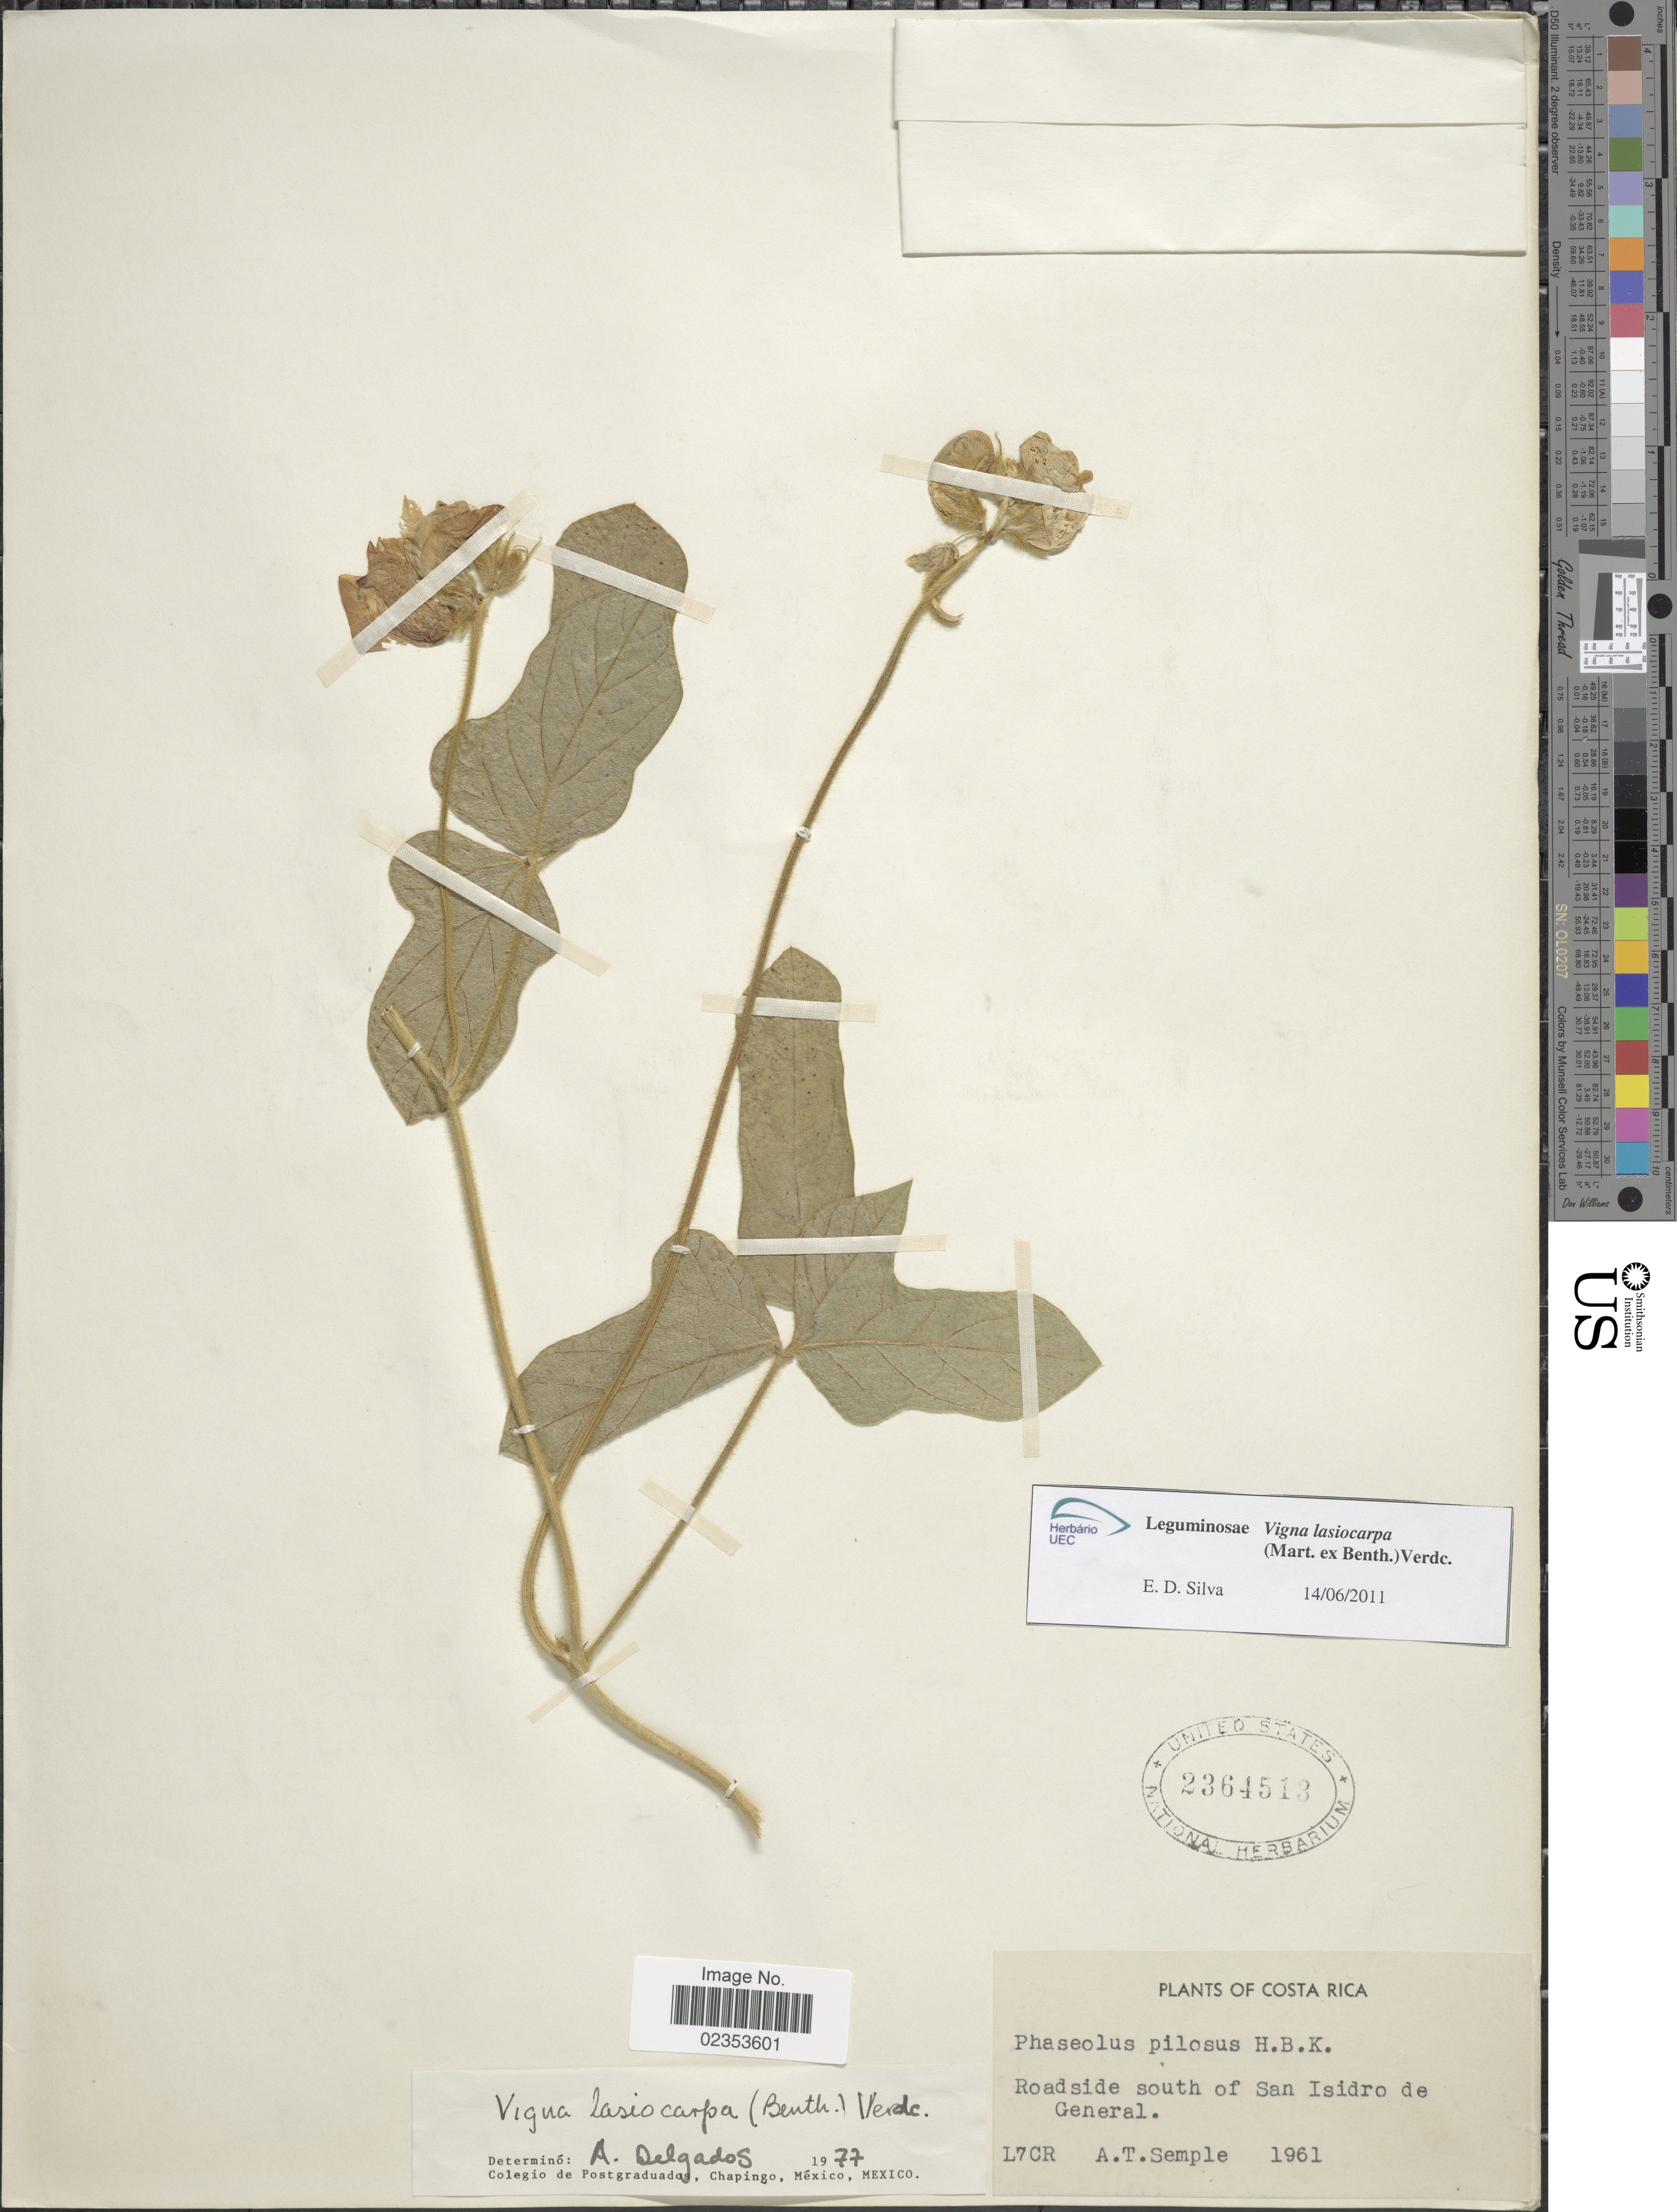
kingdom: Plantae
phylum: Tracheophyta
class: Magnoliopsida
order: Fabales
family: Fabaceae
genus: Vigna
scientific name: Vigna lasiocarpa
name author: (Benth.) Verdc.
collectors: A. Semple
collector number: L7CR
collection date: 1961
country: Costa Rica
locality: Roadside south of San Isidro de General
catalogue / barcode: US 2364513